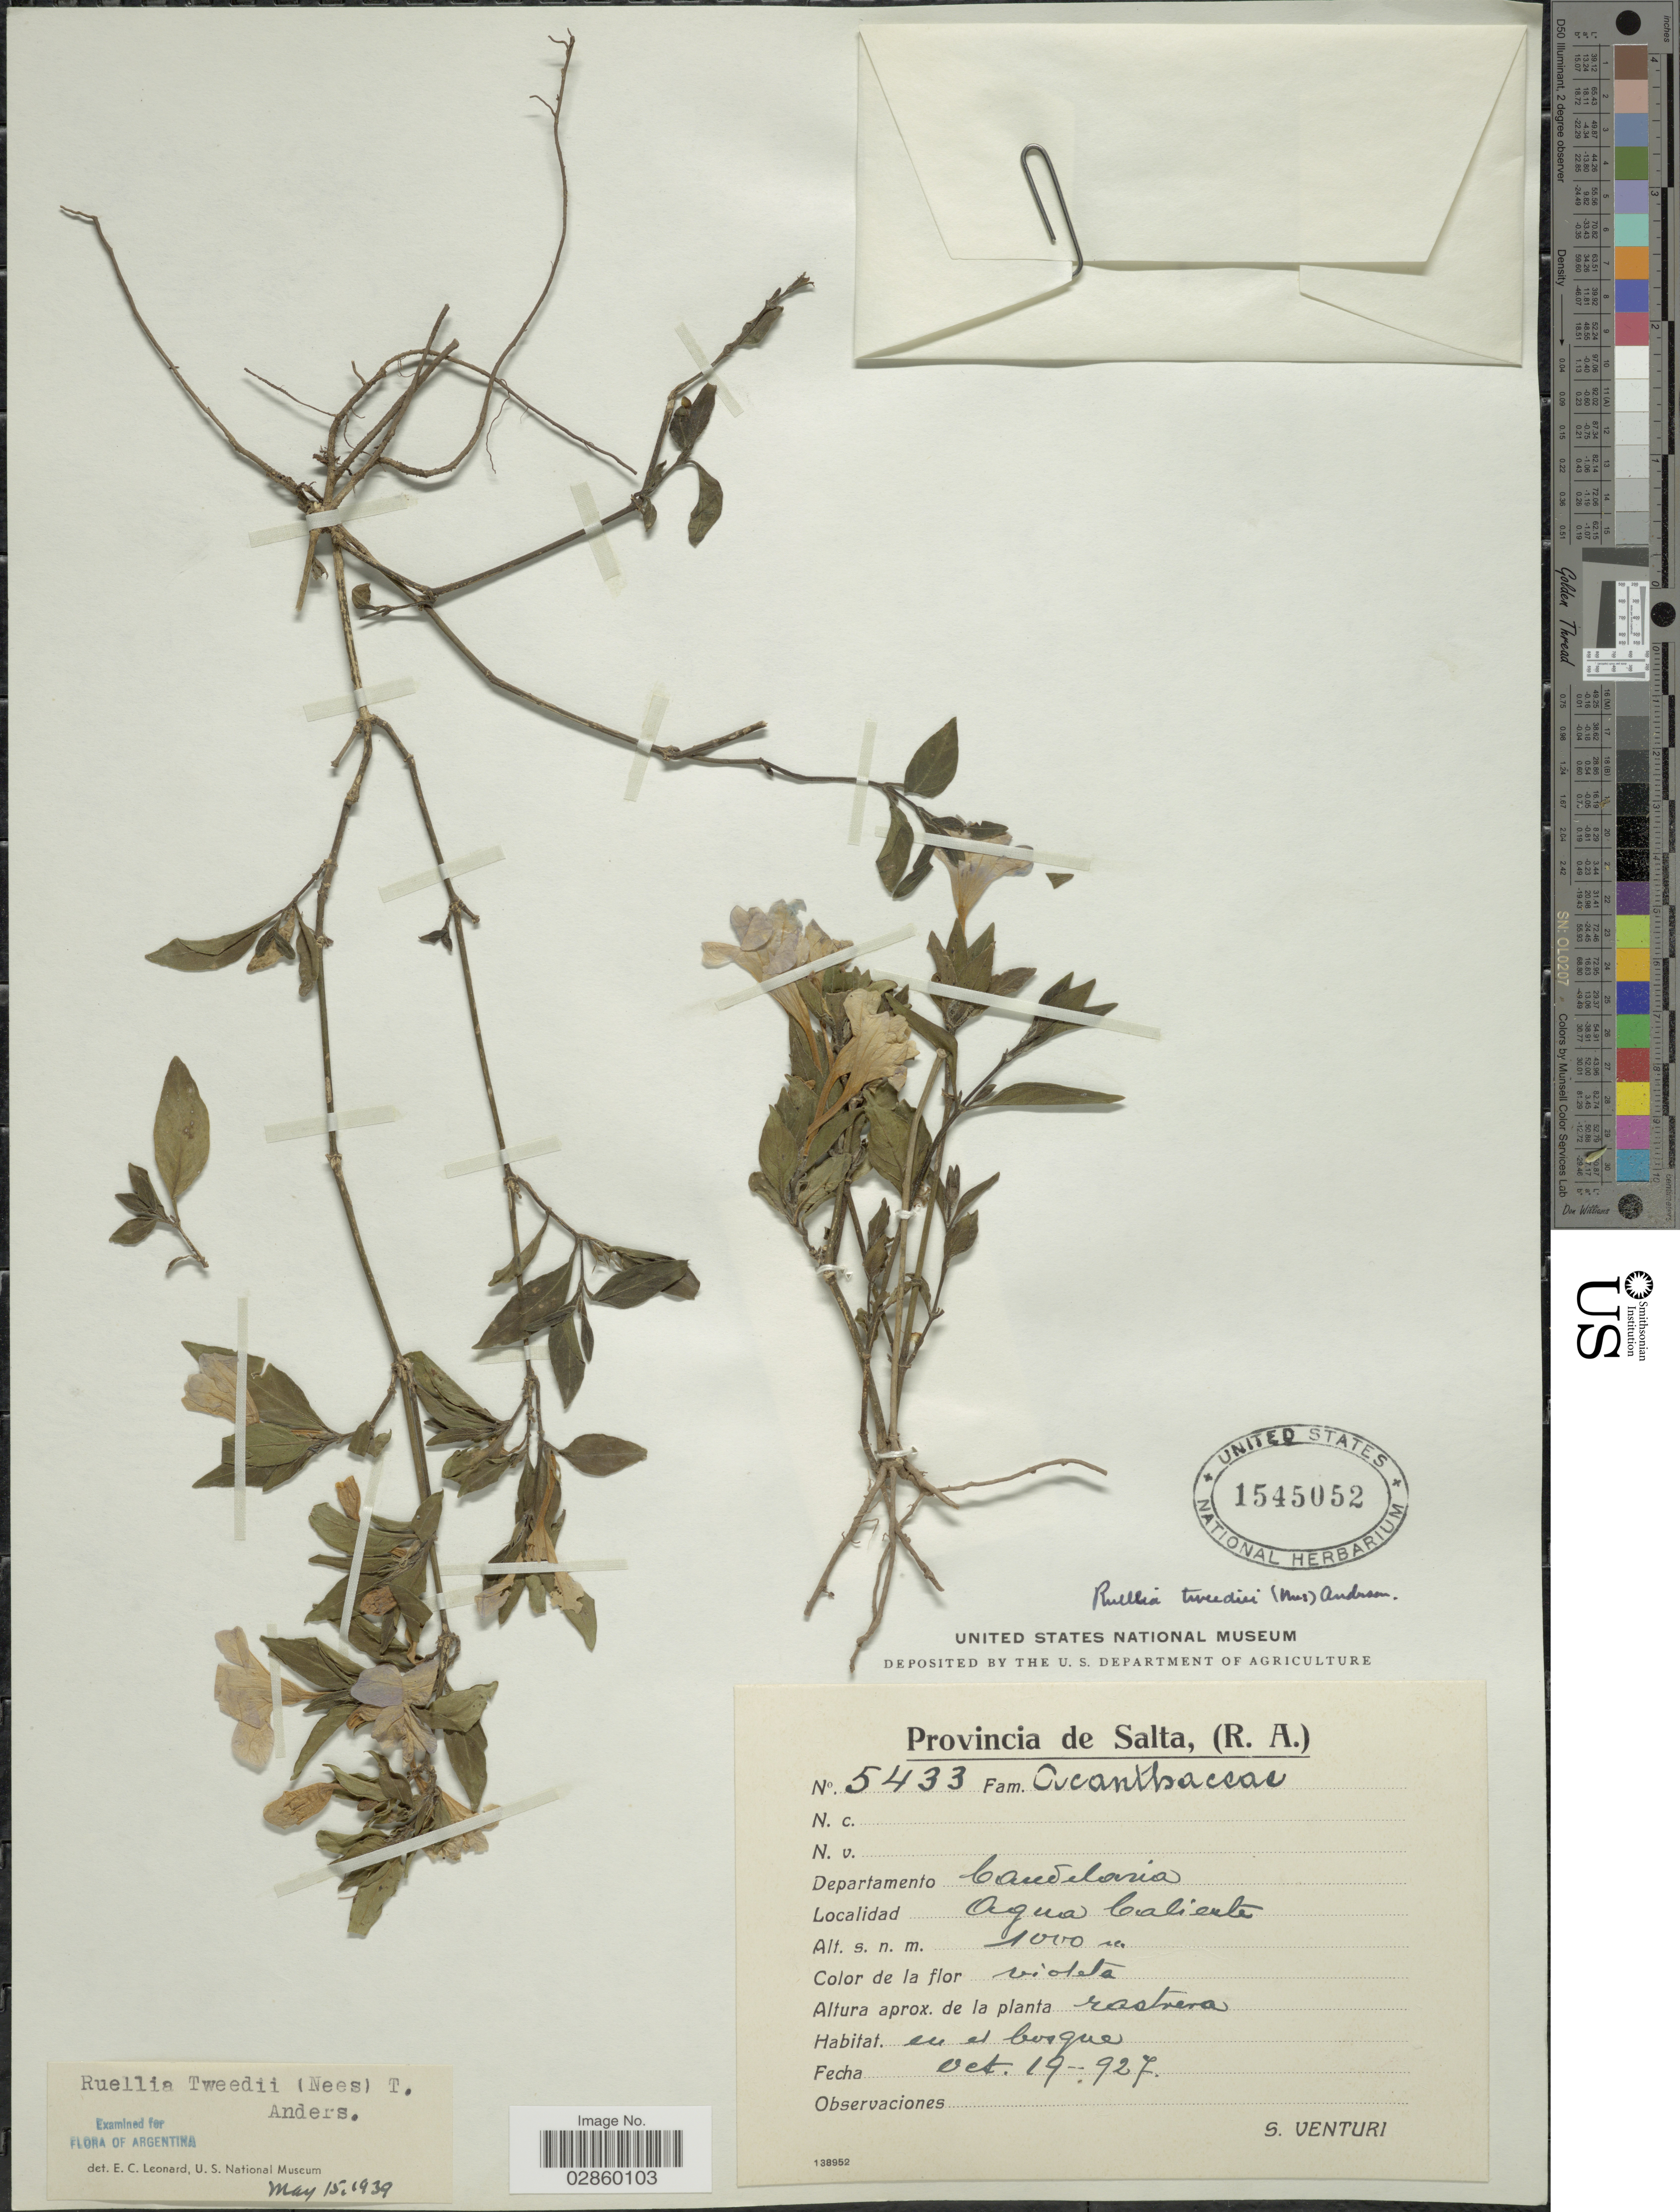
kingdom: Plantae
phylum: Tracheophyta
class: Magnoliopsida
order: Lamiales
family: Acanthaceae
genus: Ruellia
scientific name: Ruellia erythropus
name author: (Nees) Lindau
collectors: S. Venturi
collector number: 5433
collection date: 1927-10-19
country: Argentina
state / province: Salta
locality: Provincia de Salta, (R. A.), Departamento Candelaria, Agua Calientes.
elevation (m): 1000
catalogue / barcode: US 1545052